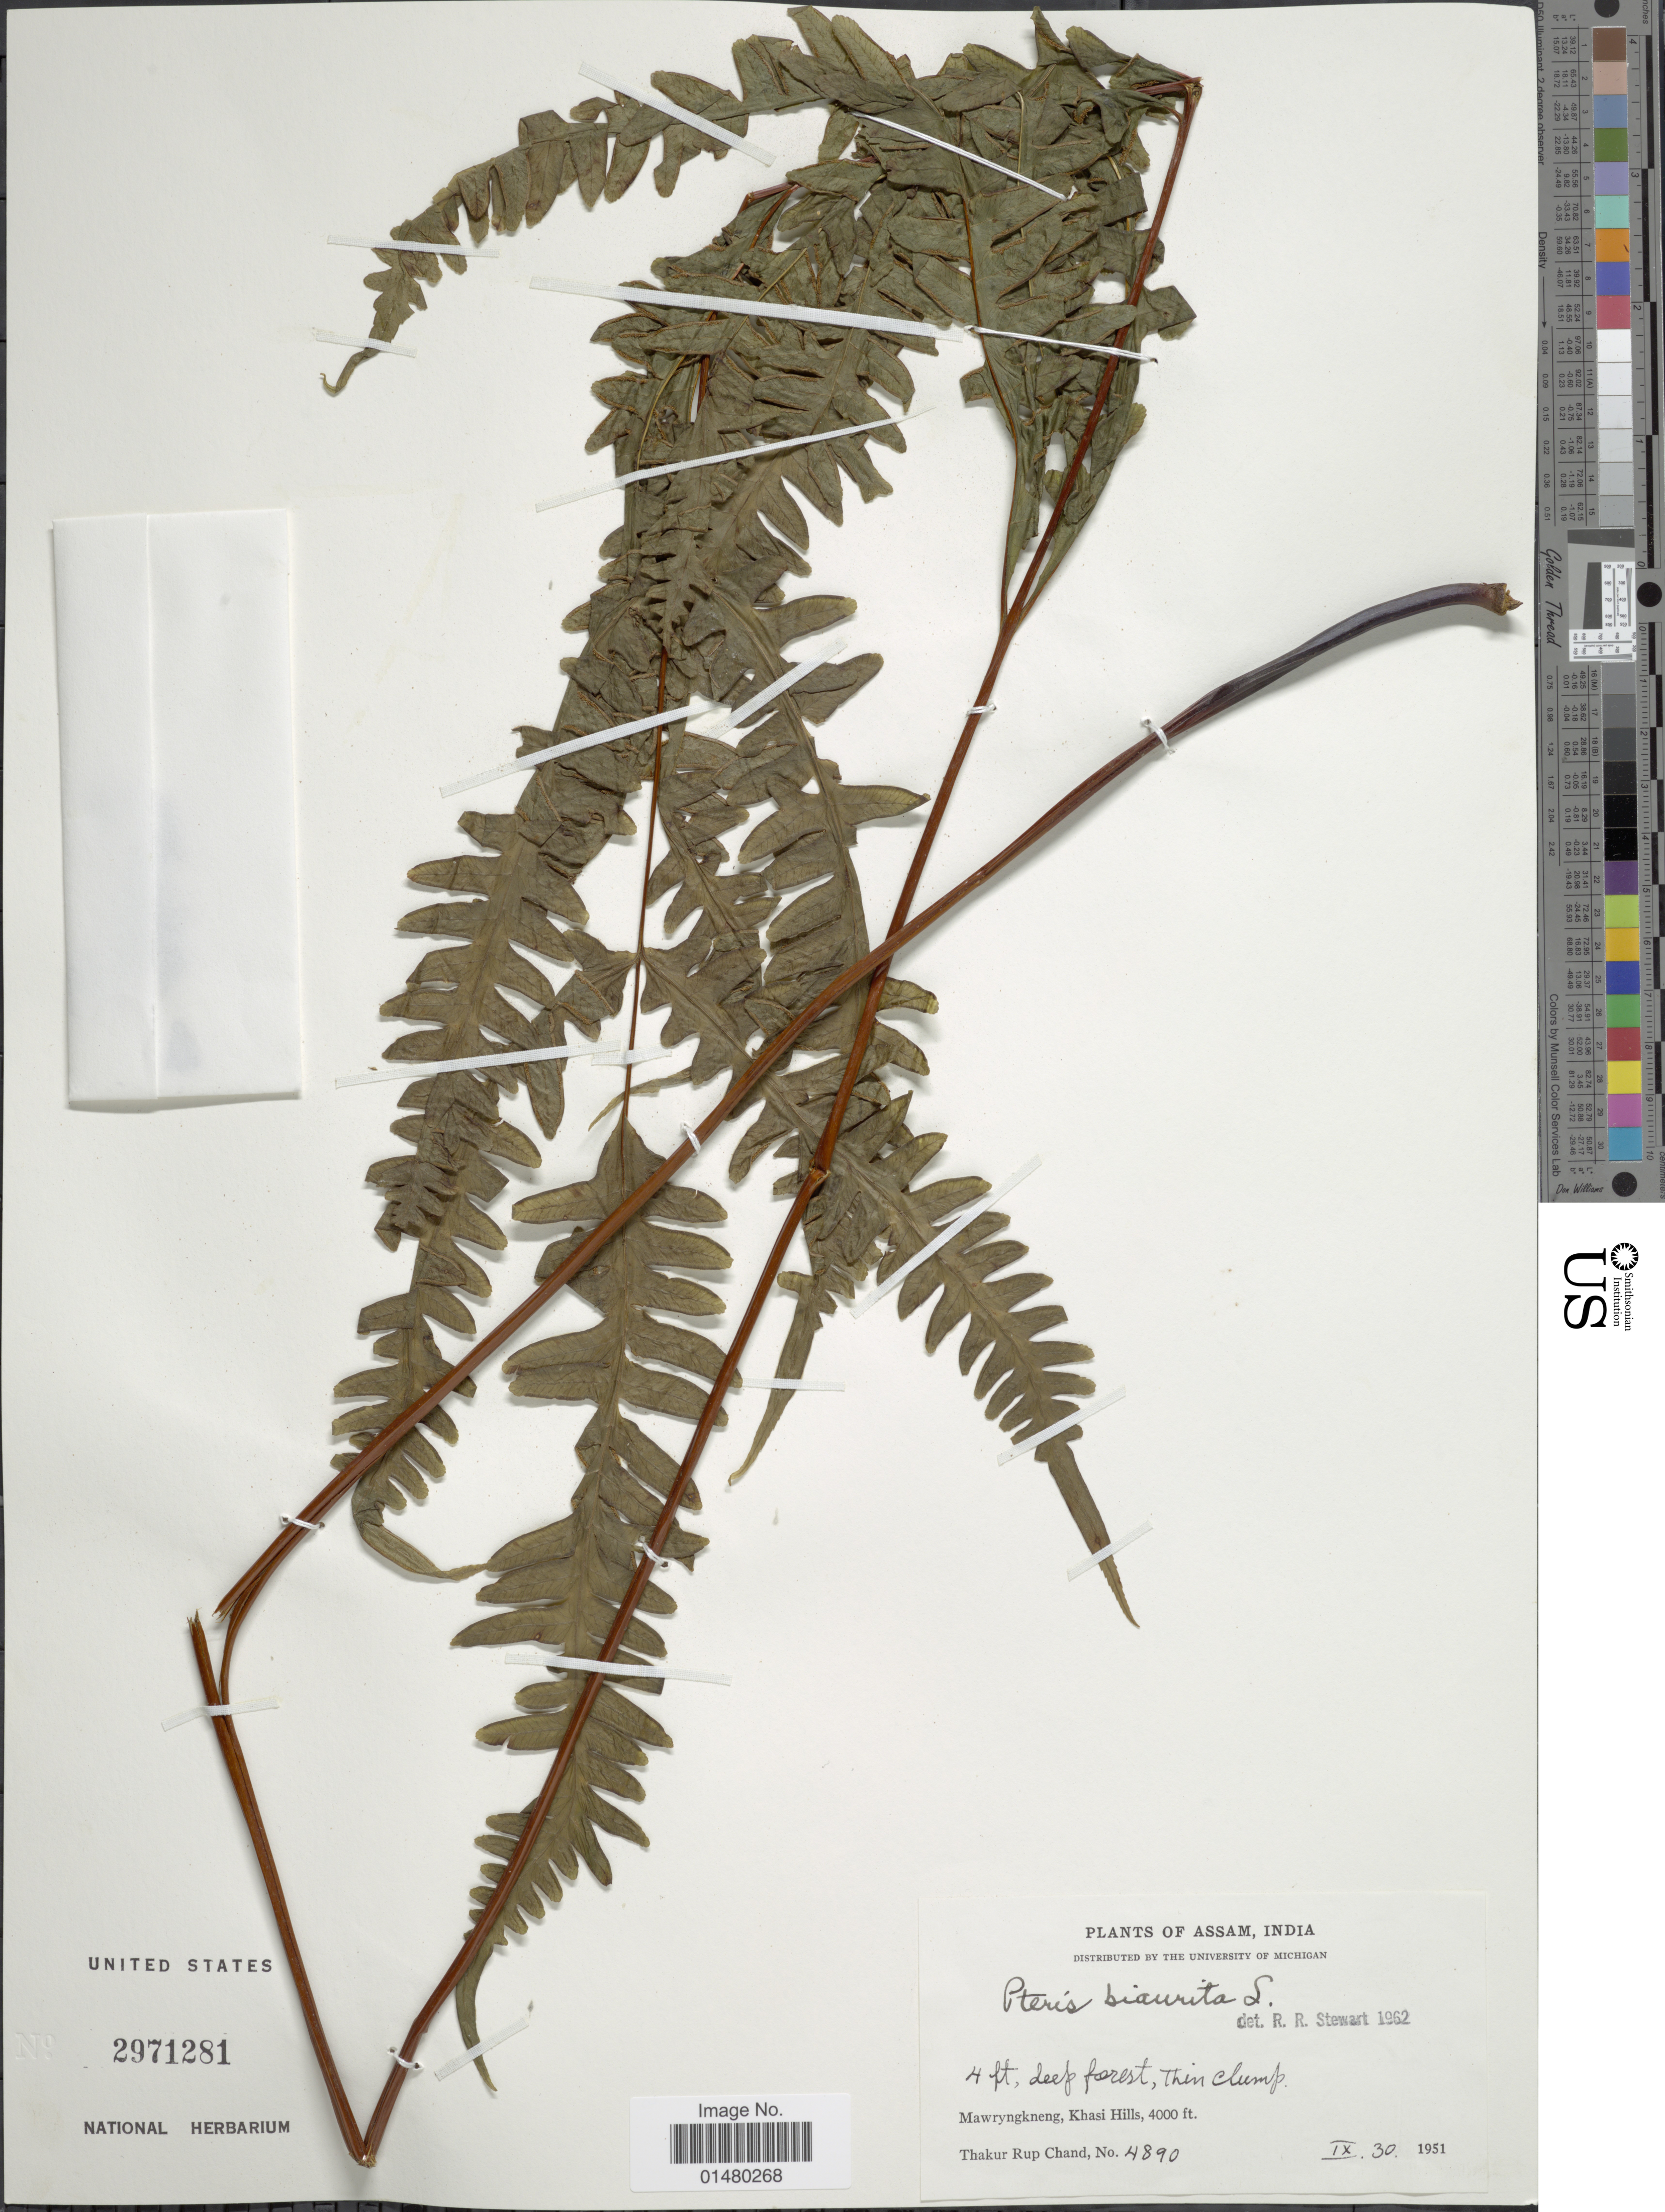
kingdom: Plantae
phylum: Tracheophyta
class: Polypodiopsida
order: Polypodiales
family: Pteridaceae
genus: Pteris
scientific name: Pteris biaurita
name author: L.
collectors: T. R. Chand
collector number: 4890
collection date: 1951-09-30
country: India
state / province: Meghalaya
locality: Mawryngkneng, Khasi Hills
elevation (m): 1219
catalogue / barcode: US 2971281